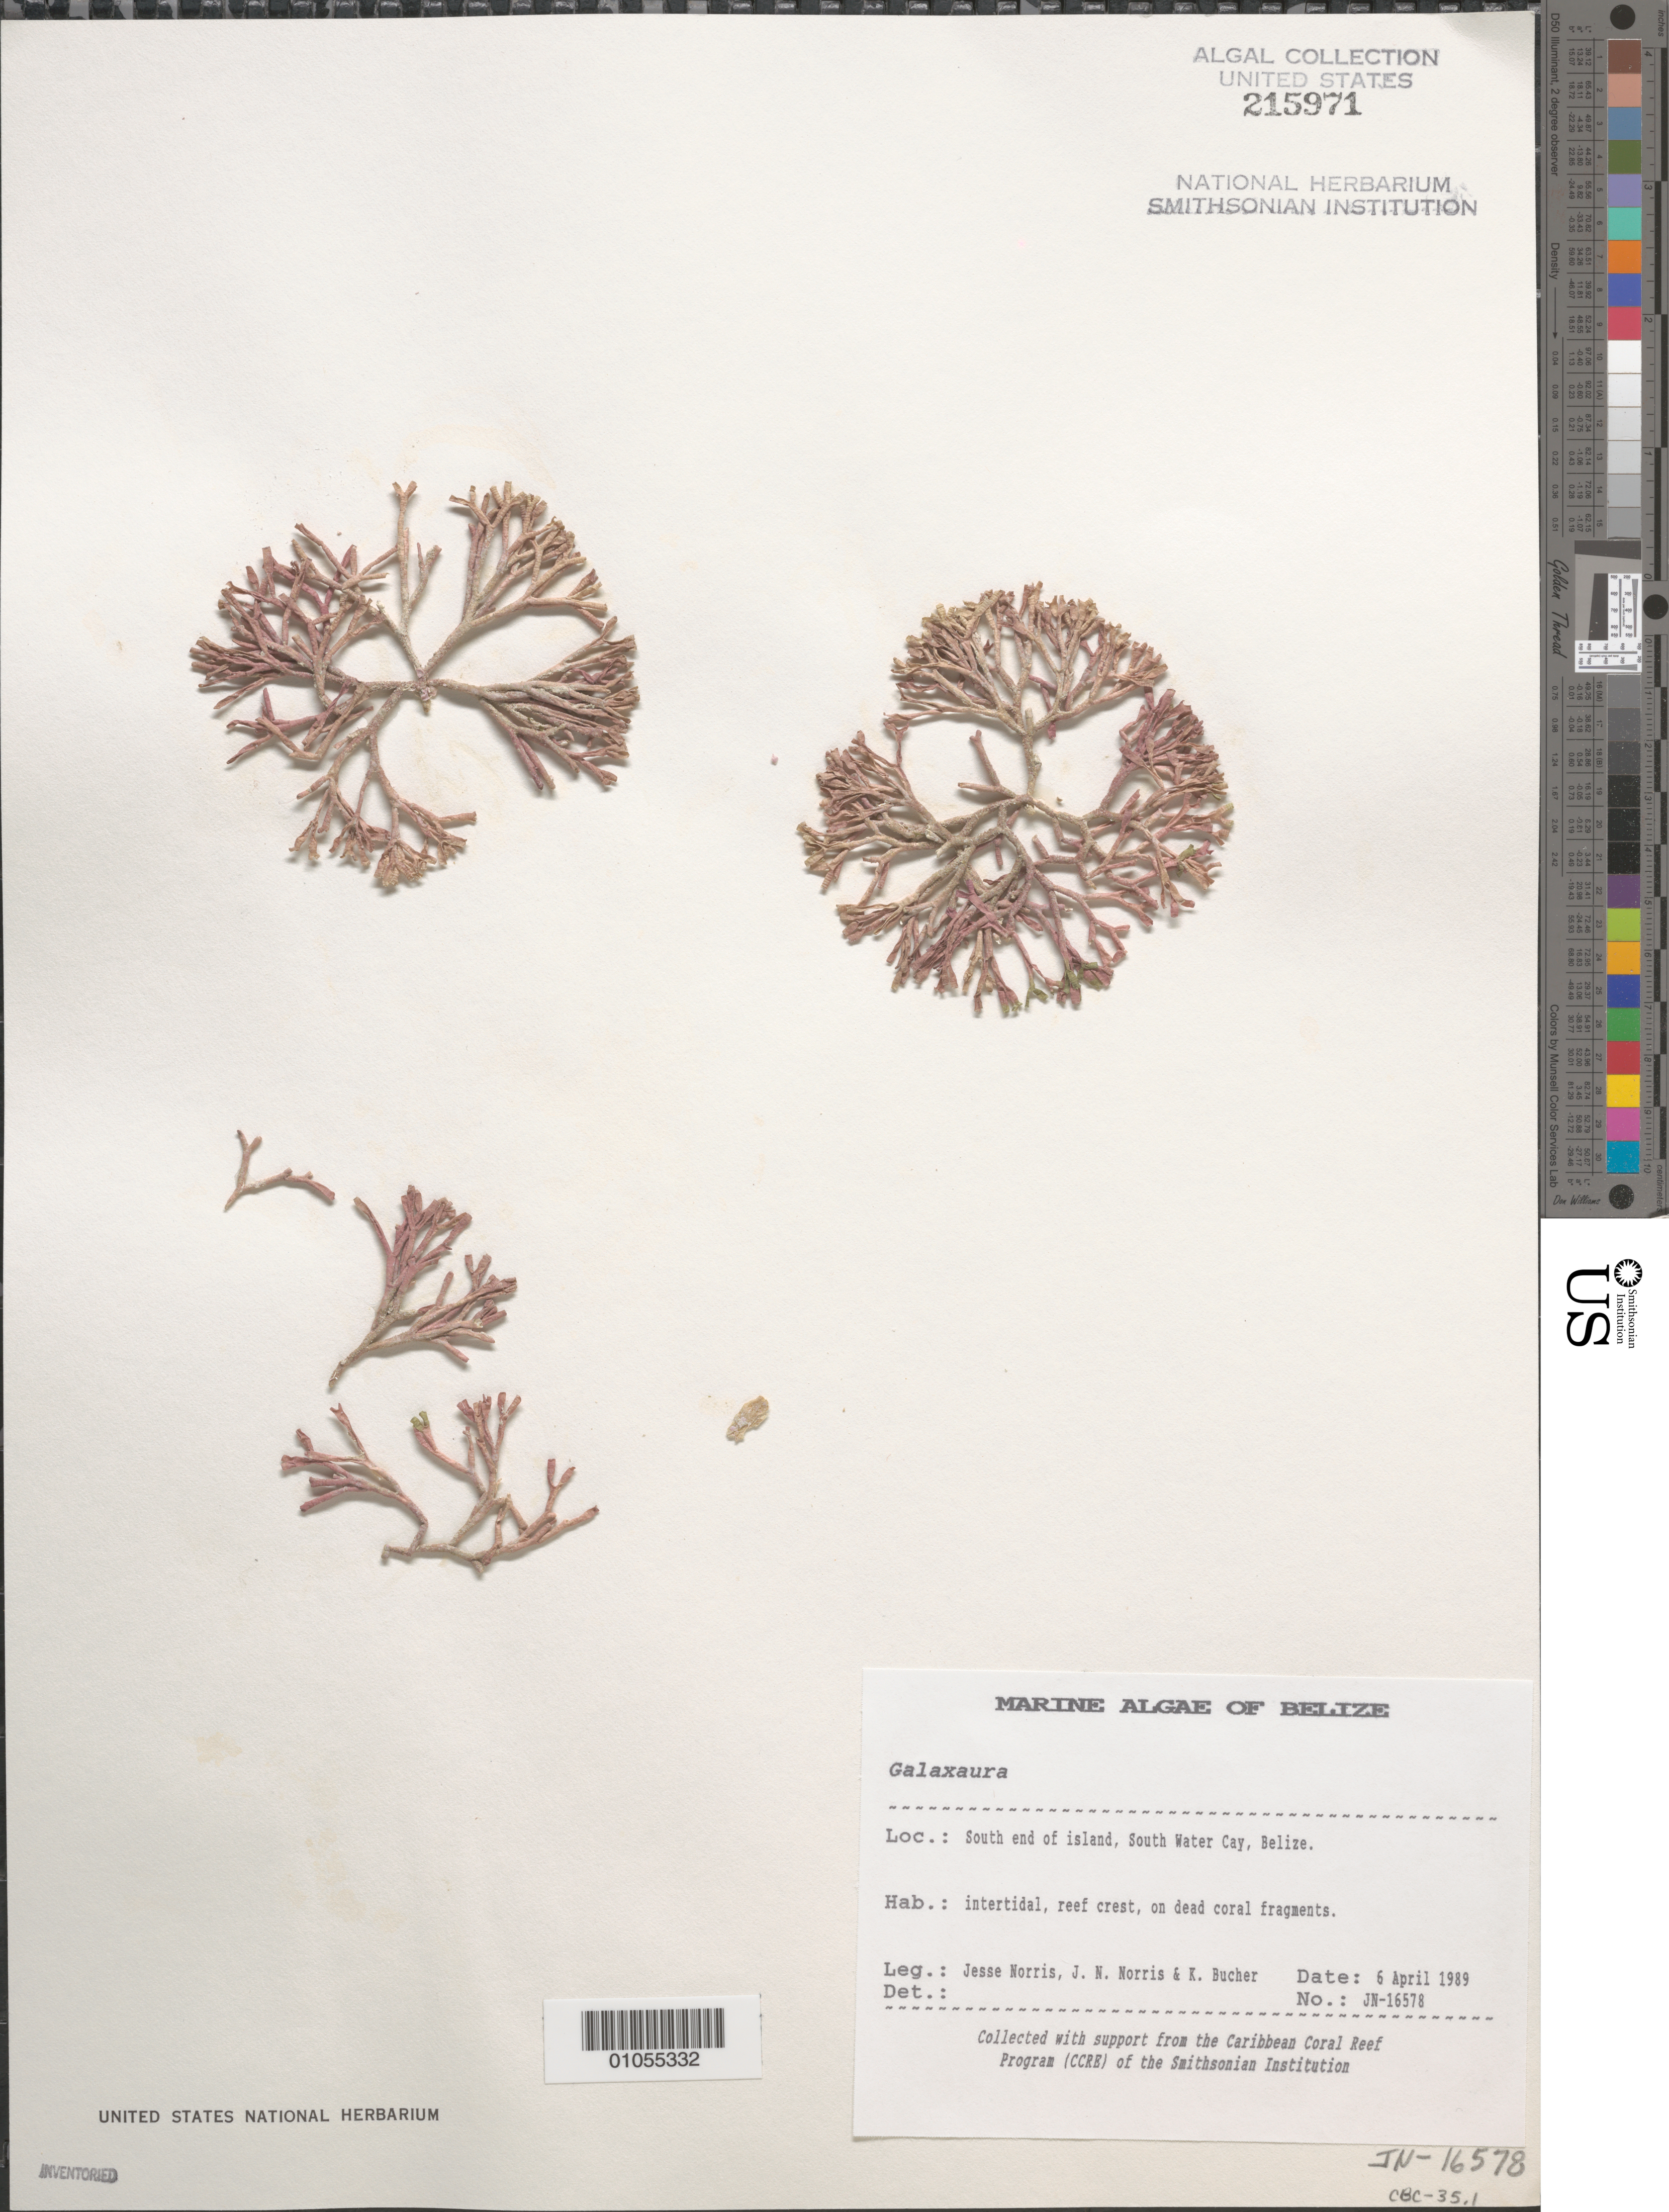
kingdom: Plantae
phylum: Rhodophyta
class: Florideophyceae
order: Nemaliales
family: Galaxauraceae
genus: Galaxaura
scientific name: Galaxaura sp.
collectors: J. N. Norris, K. E. Bucher & J. A. Norris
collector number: JN-16578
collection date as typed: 06 Apr 1989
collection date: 1989-04-06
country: Belize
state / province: Stann Creek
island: South Water Cay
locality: South end of island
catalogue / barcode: US 215971